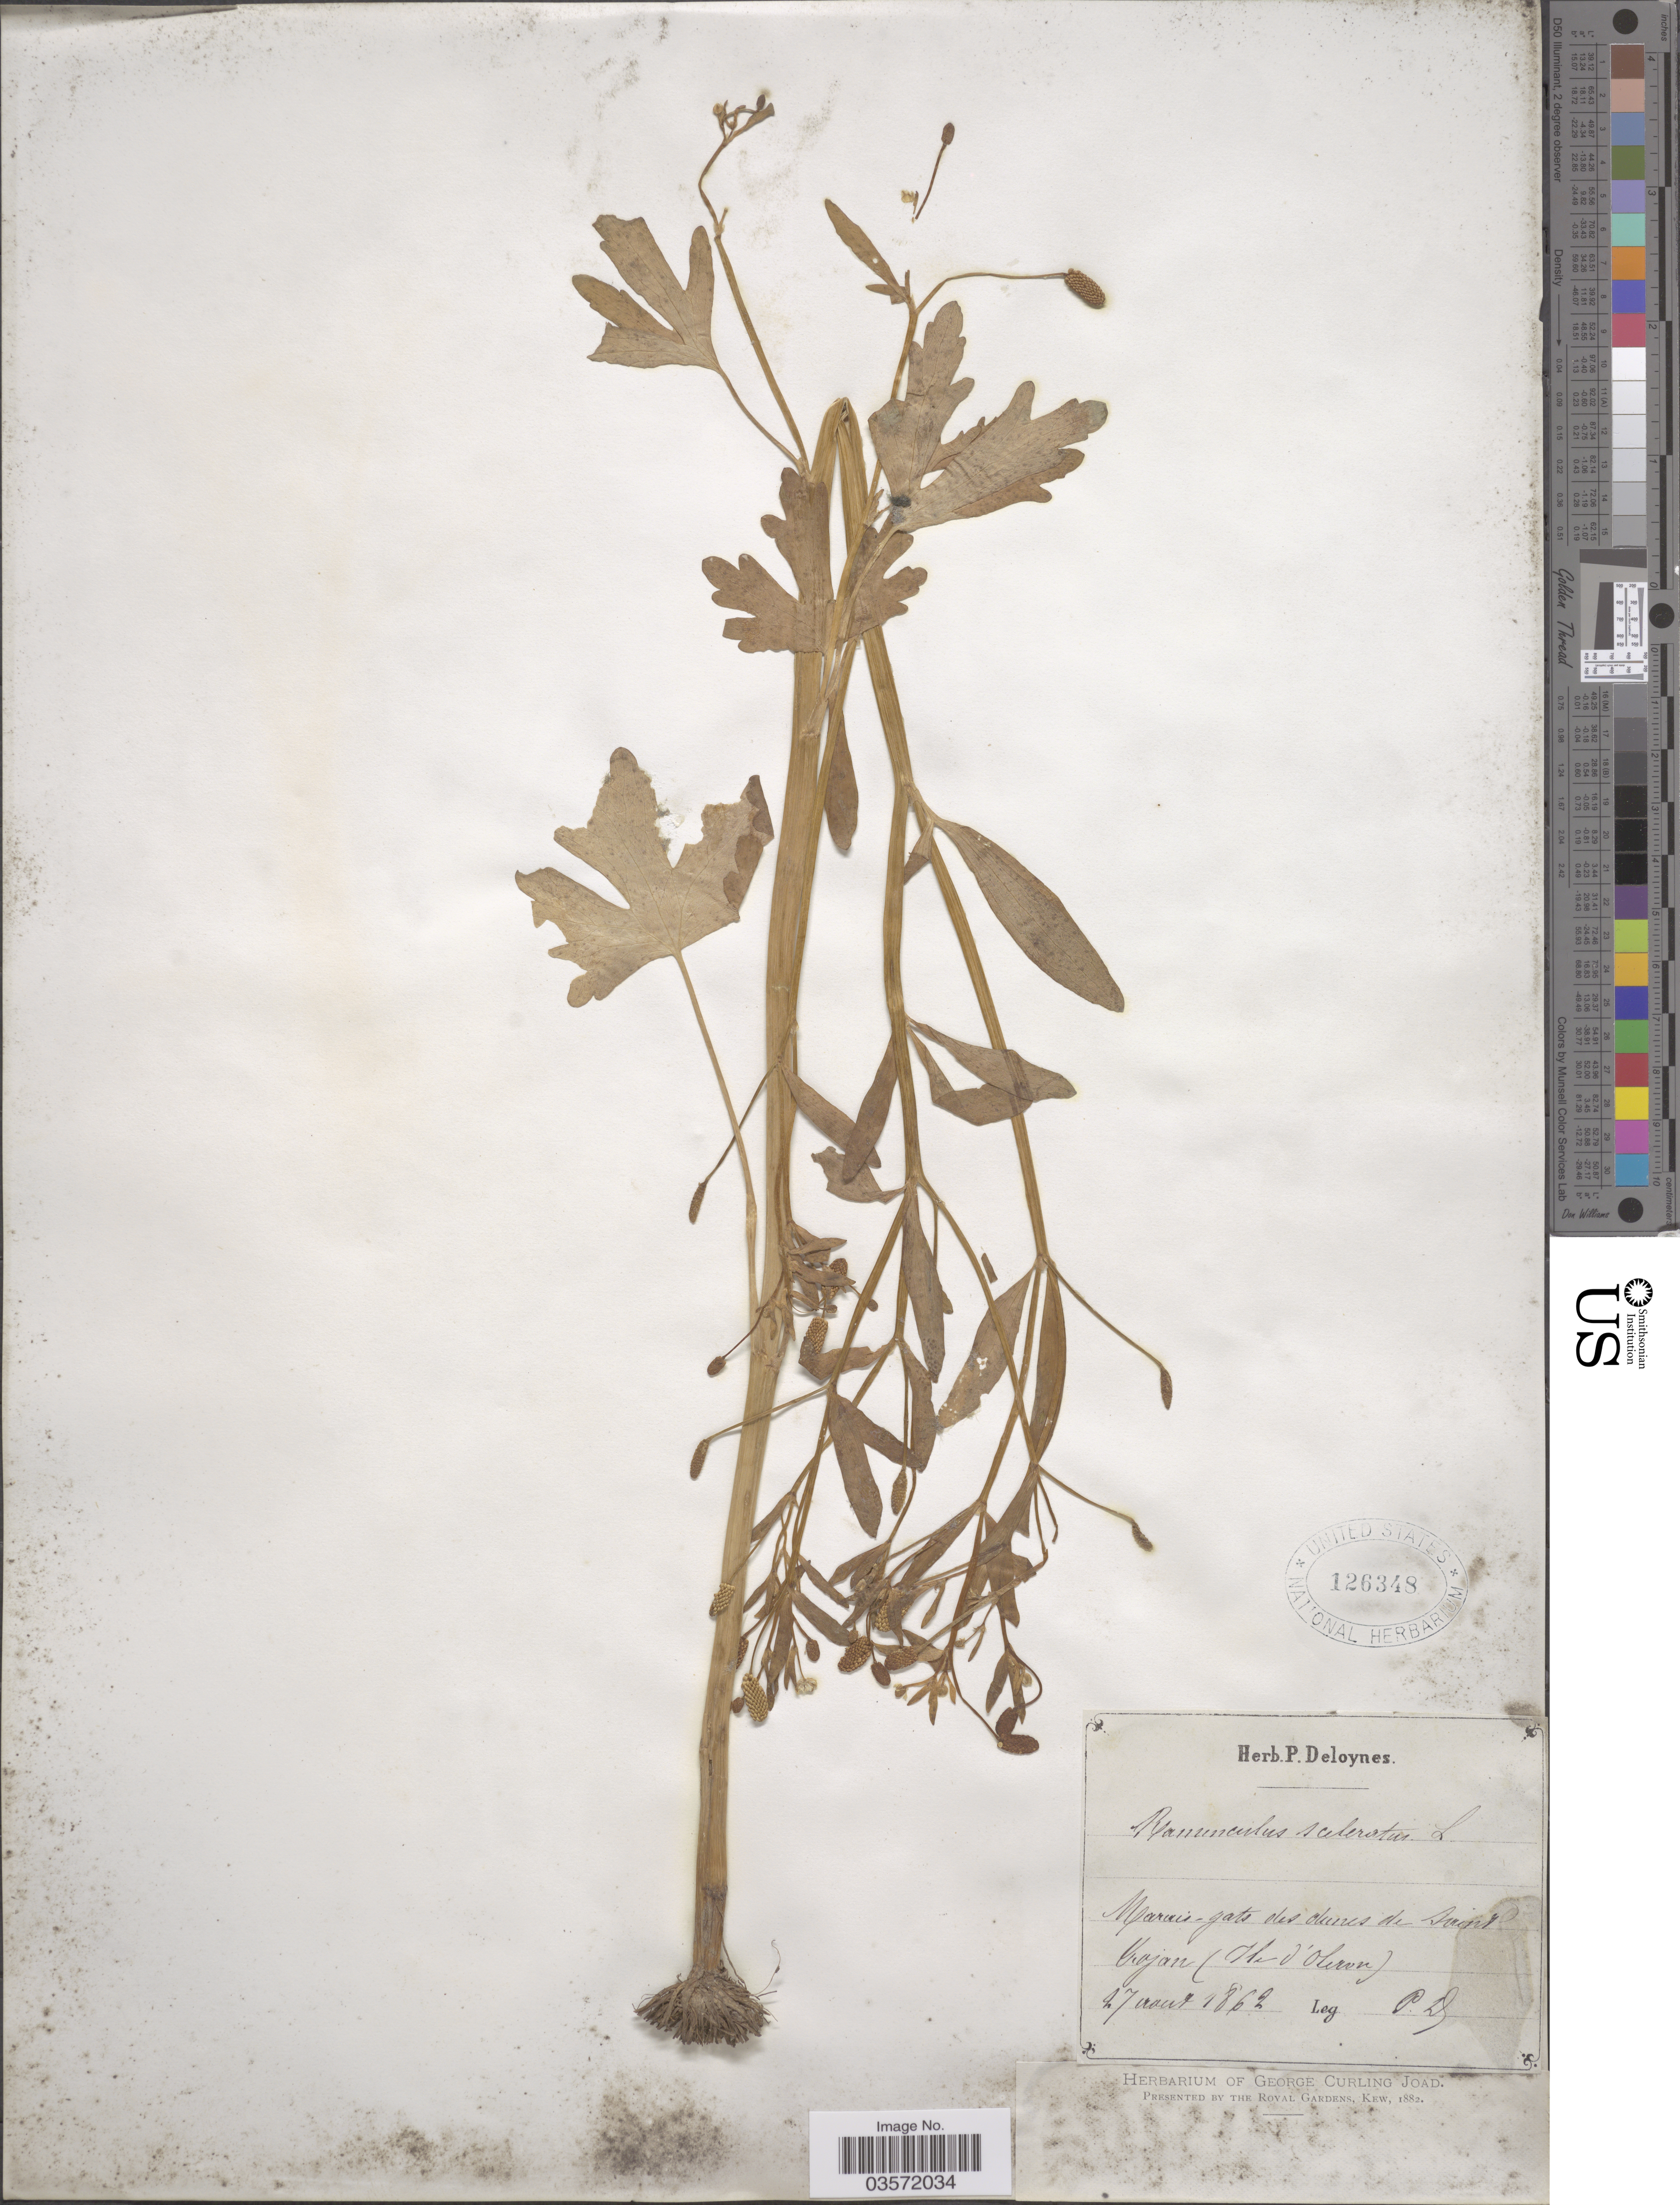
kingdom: Plantae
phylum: Tracheophyta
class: Magnoliopsida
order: Ranunculales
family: Ranunculaceae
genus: Ranunculus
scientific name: Ranunculus sceleratus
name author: L.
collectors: P. Deloynes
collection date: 1862-08-27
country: France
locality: Maruis-gats des dunes de Saint Trojan (Ile d'Oleron).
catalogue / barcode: US 126348